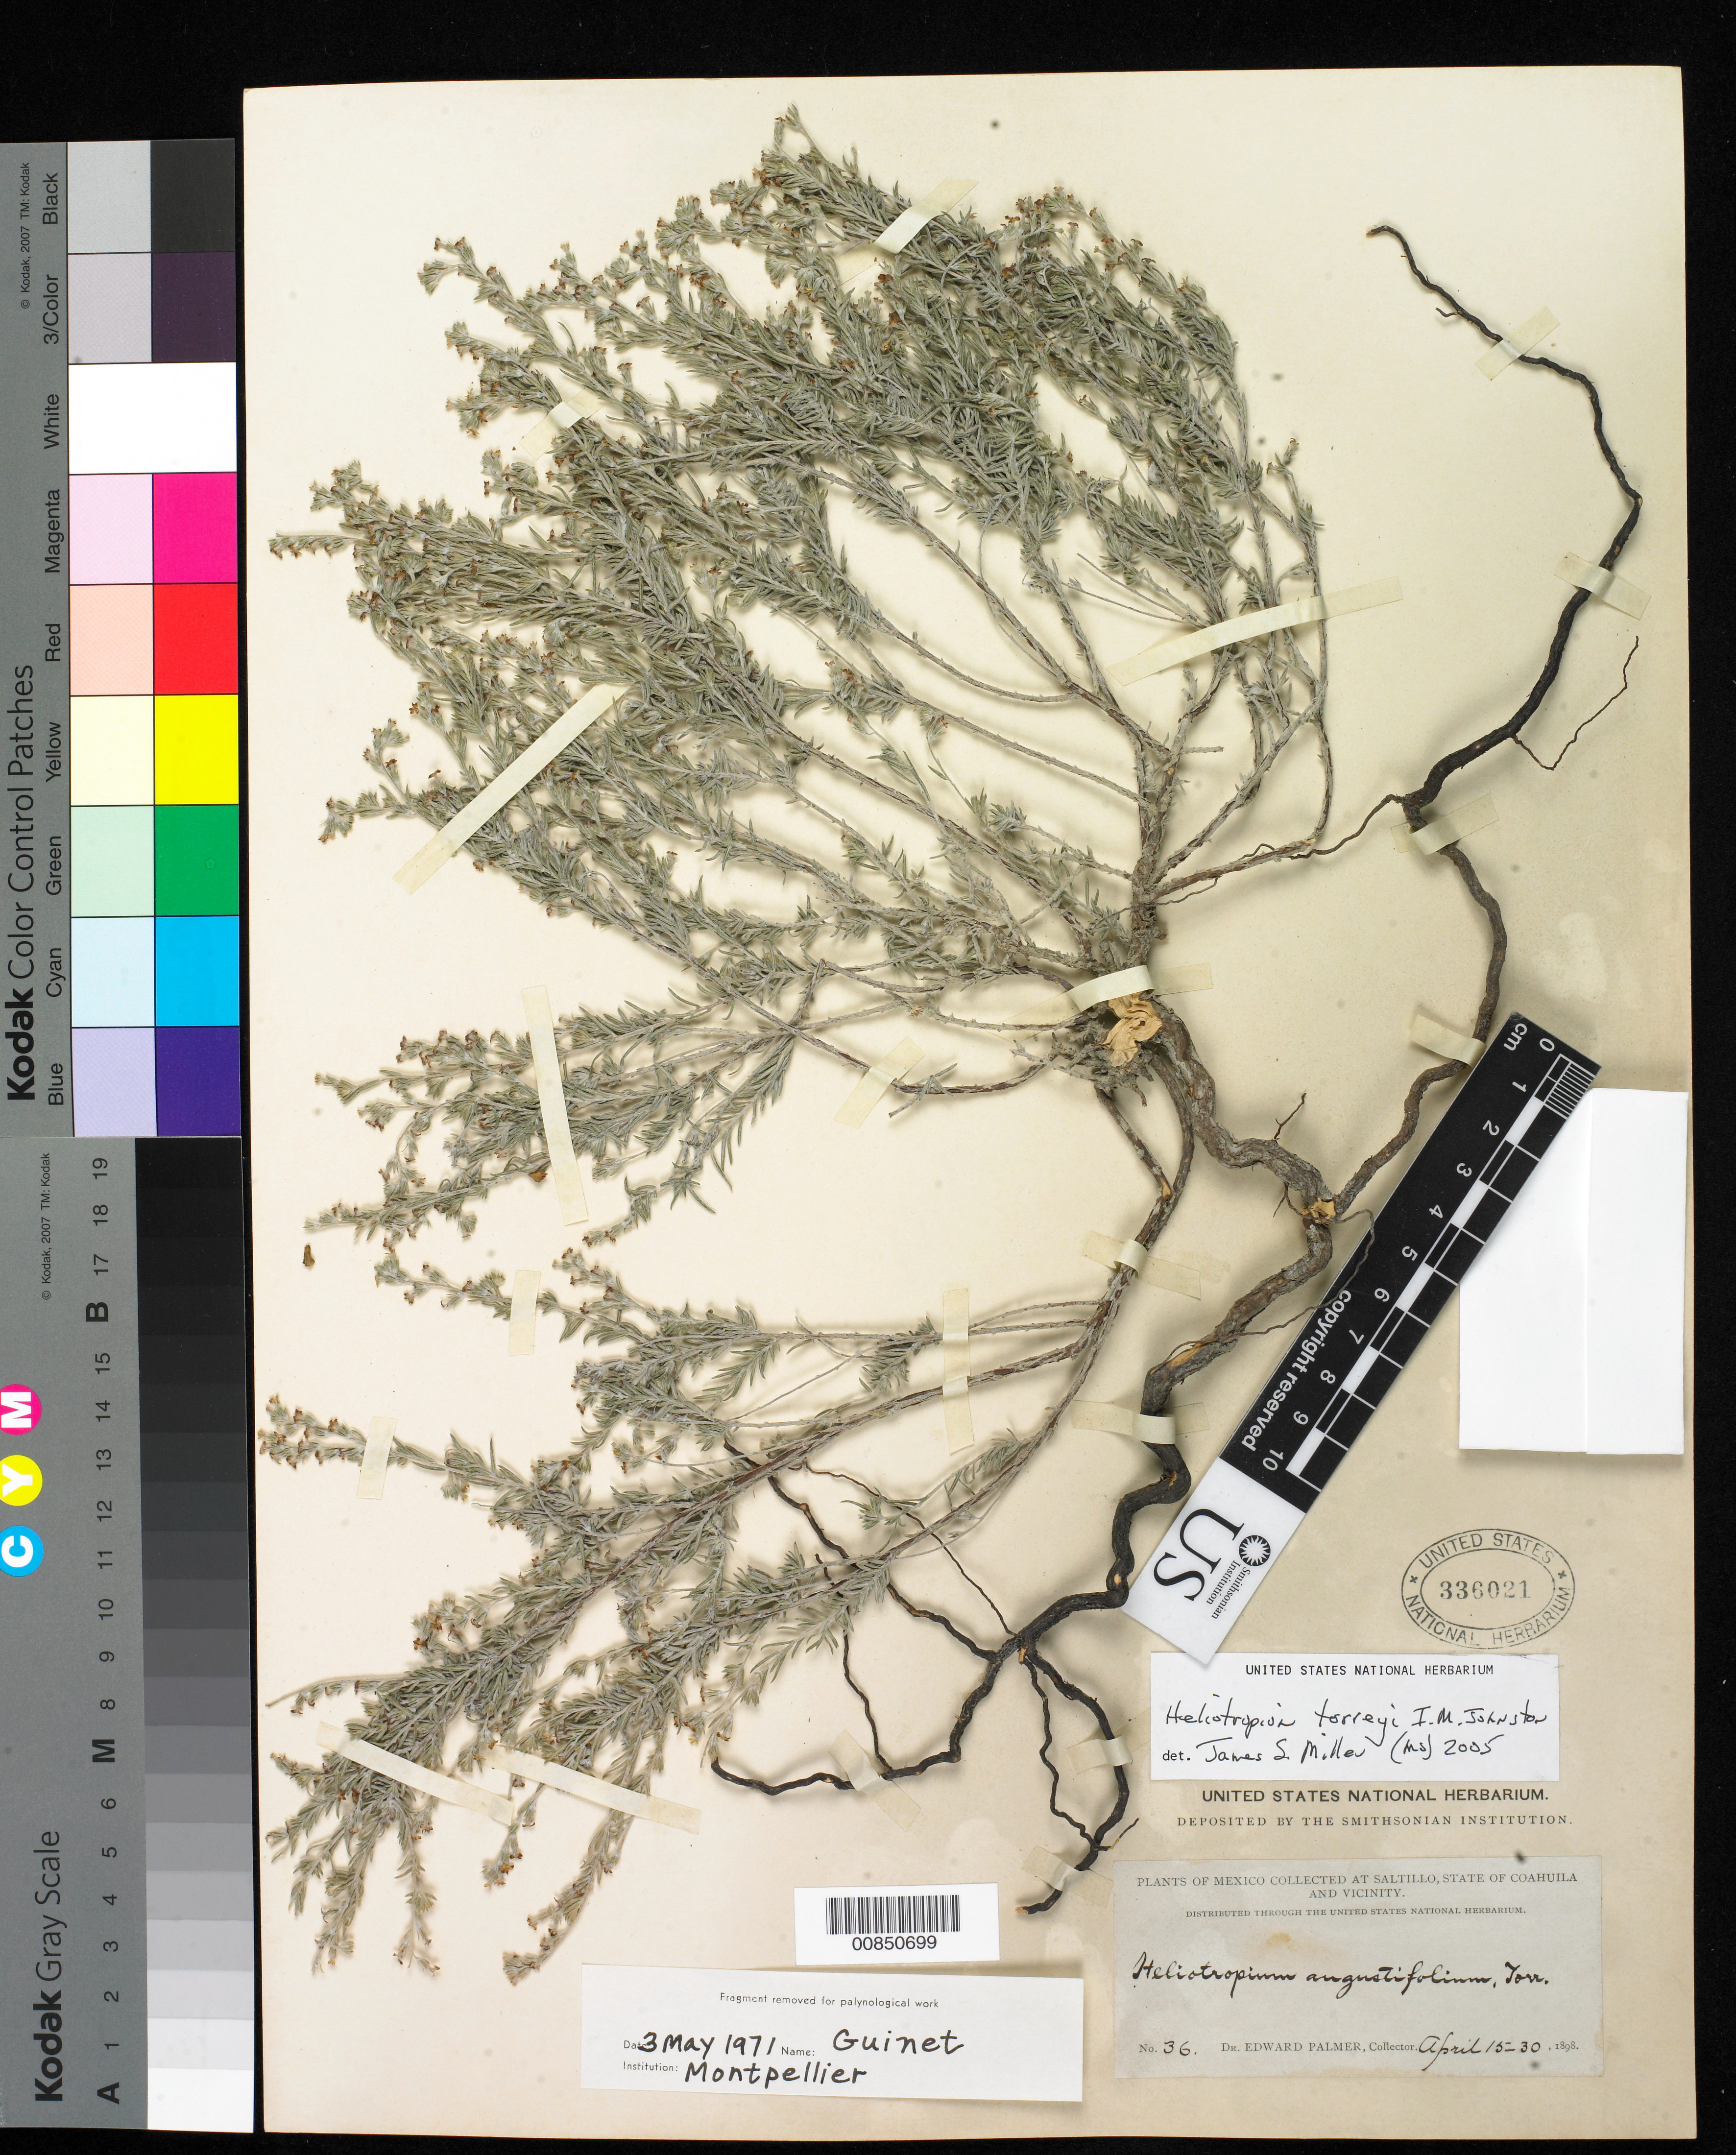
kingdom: Plantae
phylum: Tracheophyta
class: Magnoliopsida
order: Boraginales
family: Heliotropiaceae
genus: Heliotropium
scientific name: Heliotropium torreyi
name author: I.M. Johnst.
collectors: E. Palmer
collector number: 36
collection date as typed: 15 Apr 1898 to 30 Apr 1898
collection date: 1898-04-15/1898-04-30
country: Mexico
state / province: Coahuila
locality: Saltillo, Coahuila and vicinity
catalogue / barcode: US 336021